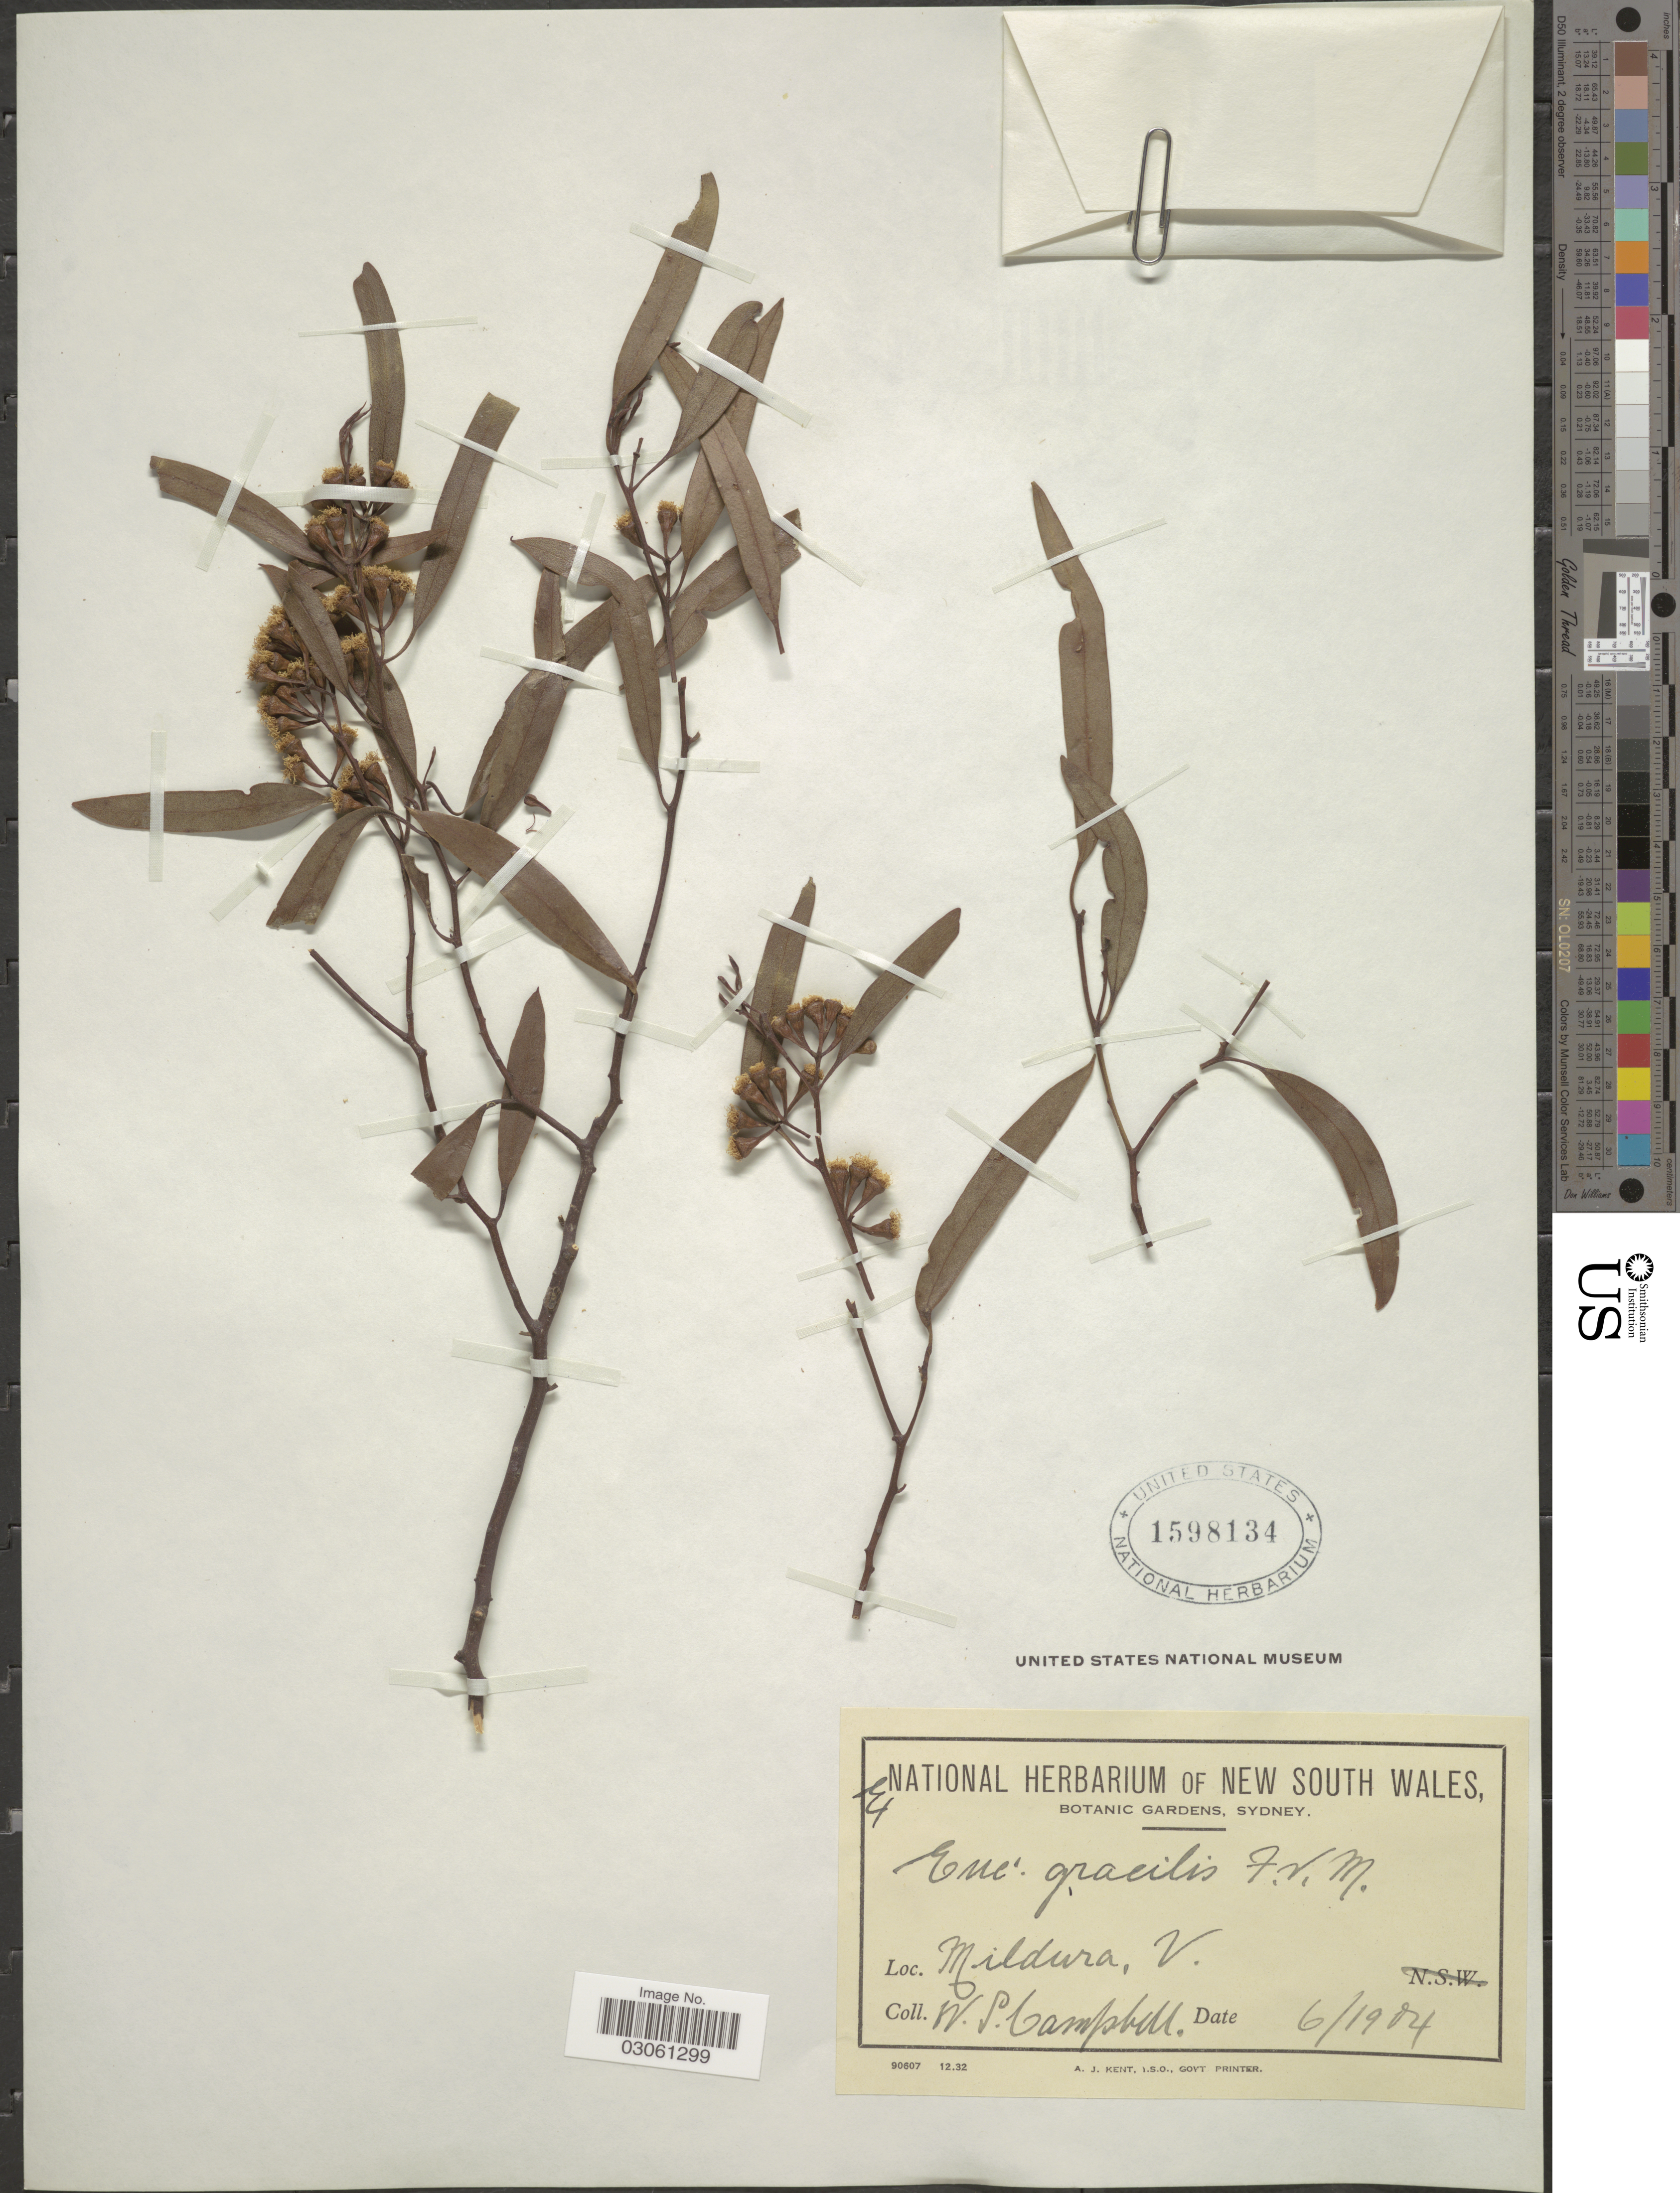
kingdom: Plantae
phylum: Tracheophyta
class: Magnoliopsida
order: Myrtales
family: Myrtaceae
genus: Eucalyptus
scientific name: Eucalyptus gracilis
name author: F. Muell.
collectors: W. S. Campbell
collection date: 1904-06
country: Australia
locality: Mildura, V.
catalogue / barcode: US 1598134